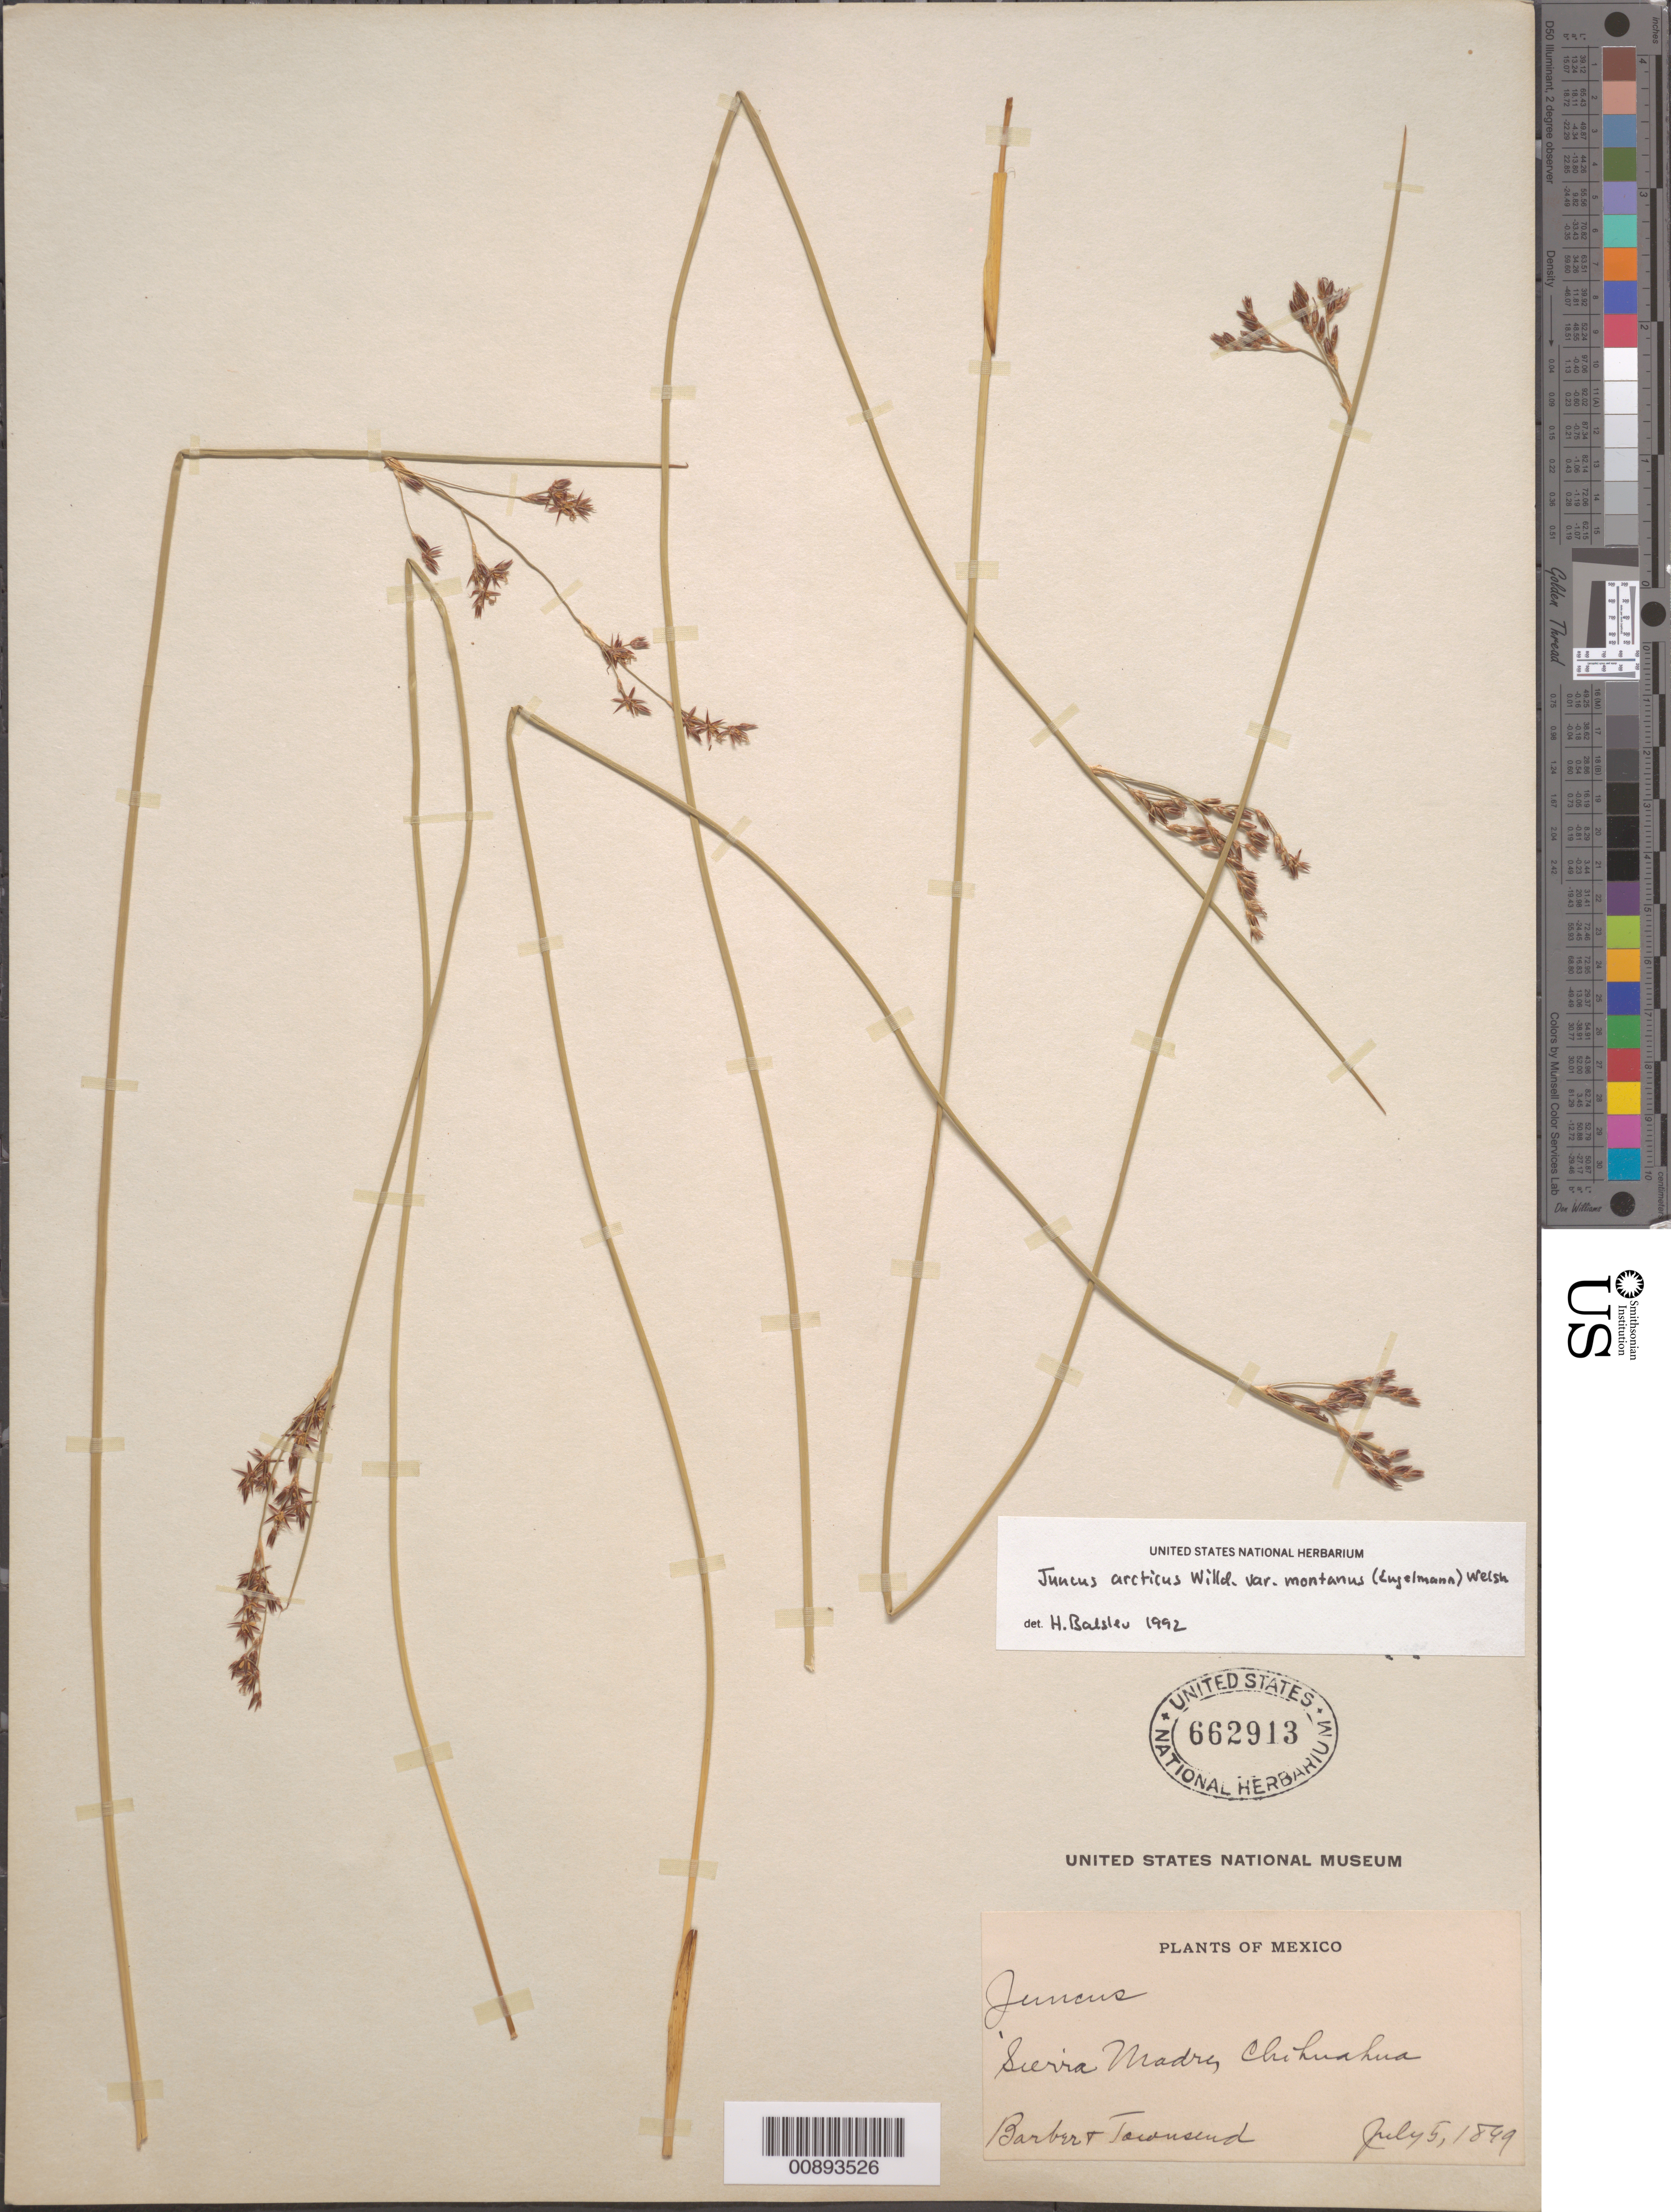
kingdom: Plantae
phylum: Tracheophyta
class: Liliopsida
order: Poales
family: Juncaceae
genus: Juncus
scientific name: Juncus arcticus var. montanus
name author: (Engelm.) S.L. Welsh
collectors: C. Barber & C. H. T. Townsend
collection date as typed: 05 Jul 1899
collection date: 1899-07-05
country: Mexico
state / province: Chihuahua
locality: Sierra Madre, Chihuahua.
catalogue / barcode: US 662913